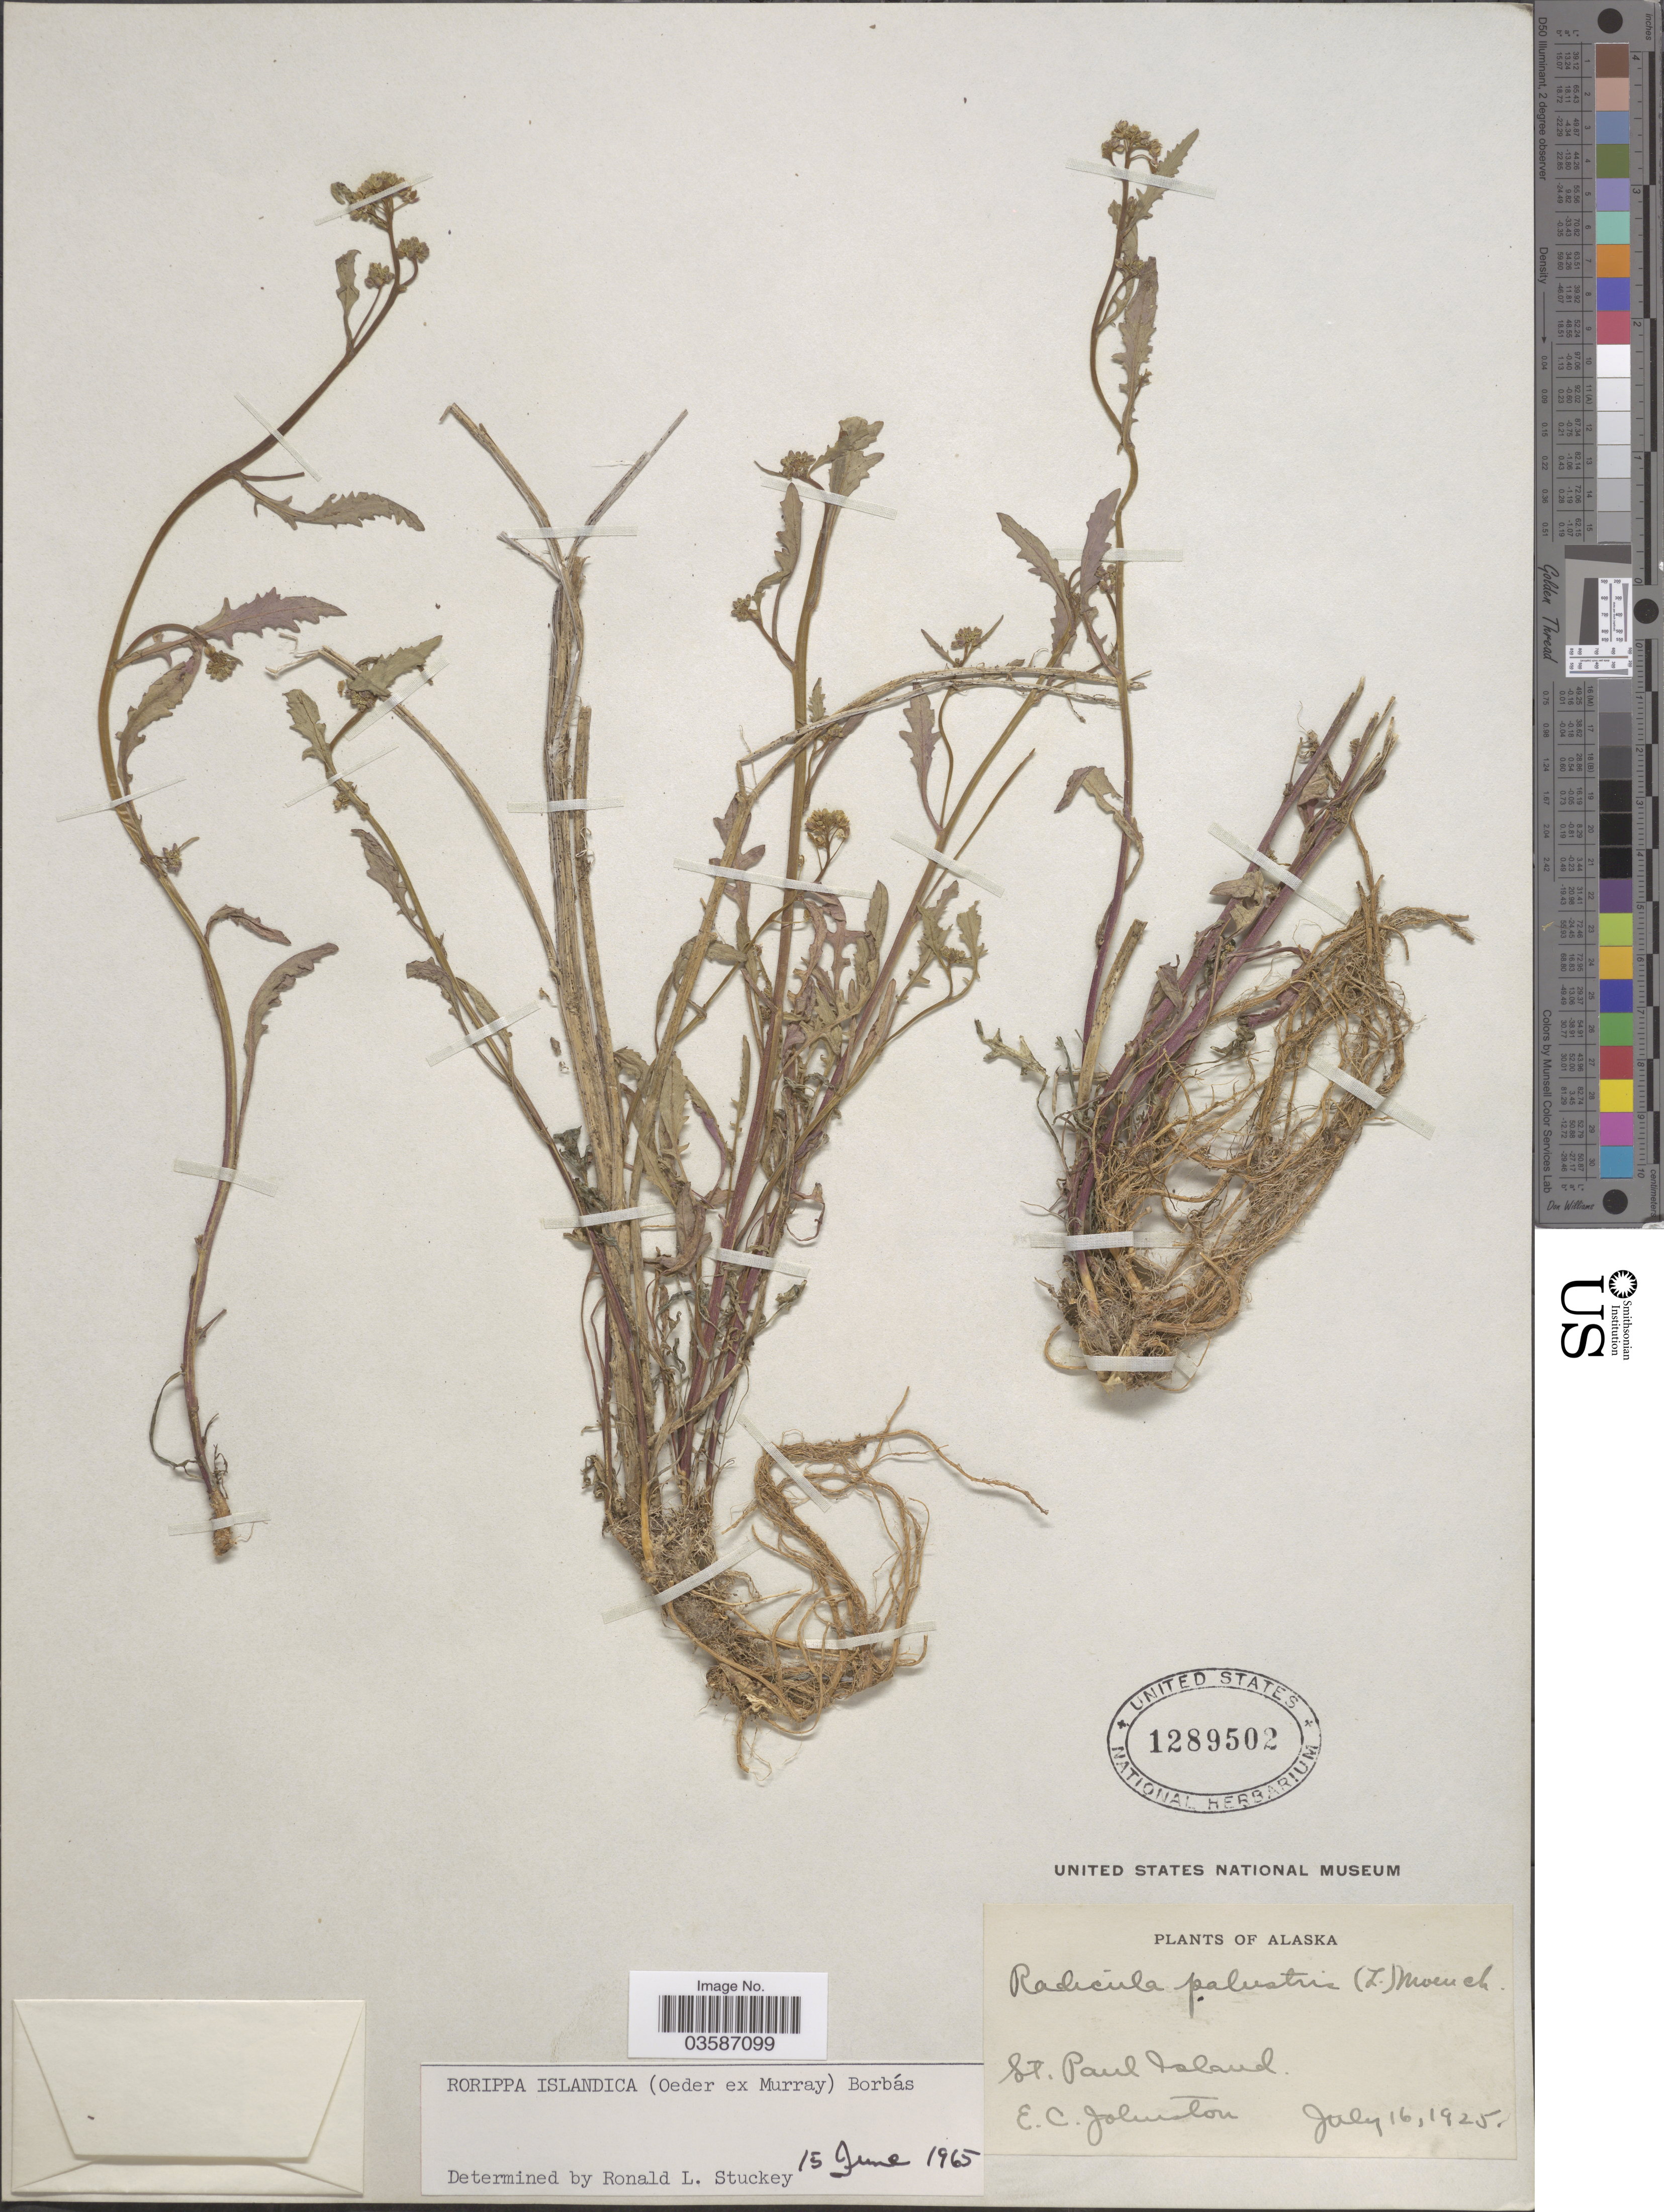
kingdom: Plantae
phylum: Tracheophyta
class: Magnoliopsida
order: Brassicales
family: Brassicaceae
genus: Rorippa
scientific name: Rorippa islandica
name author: (Oeder) Borbás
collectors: E. C. Johnston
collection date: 1925-07-16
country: United States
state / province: Alaska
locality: St. Paul Island.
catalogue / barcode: US 1289502